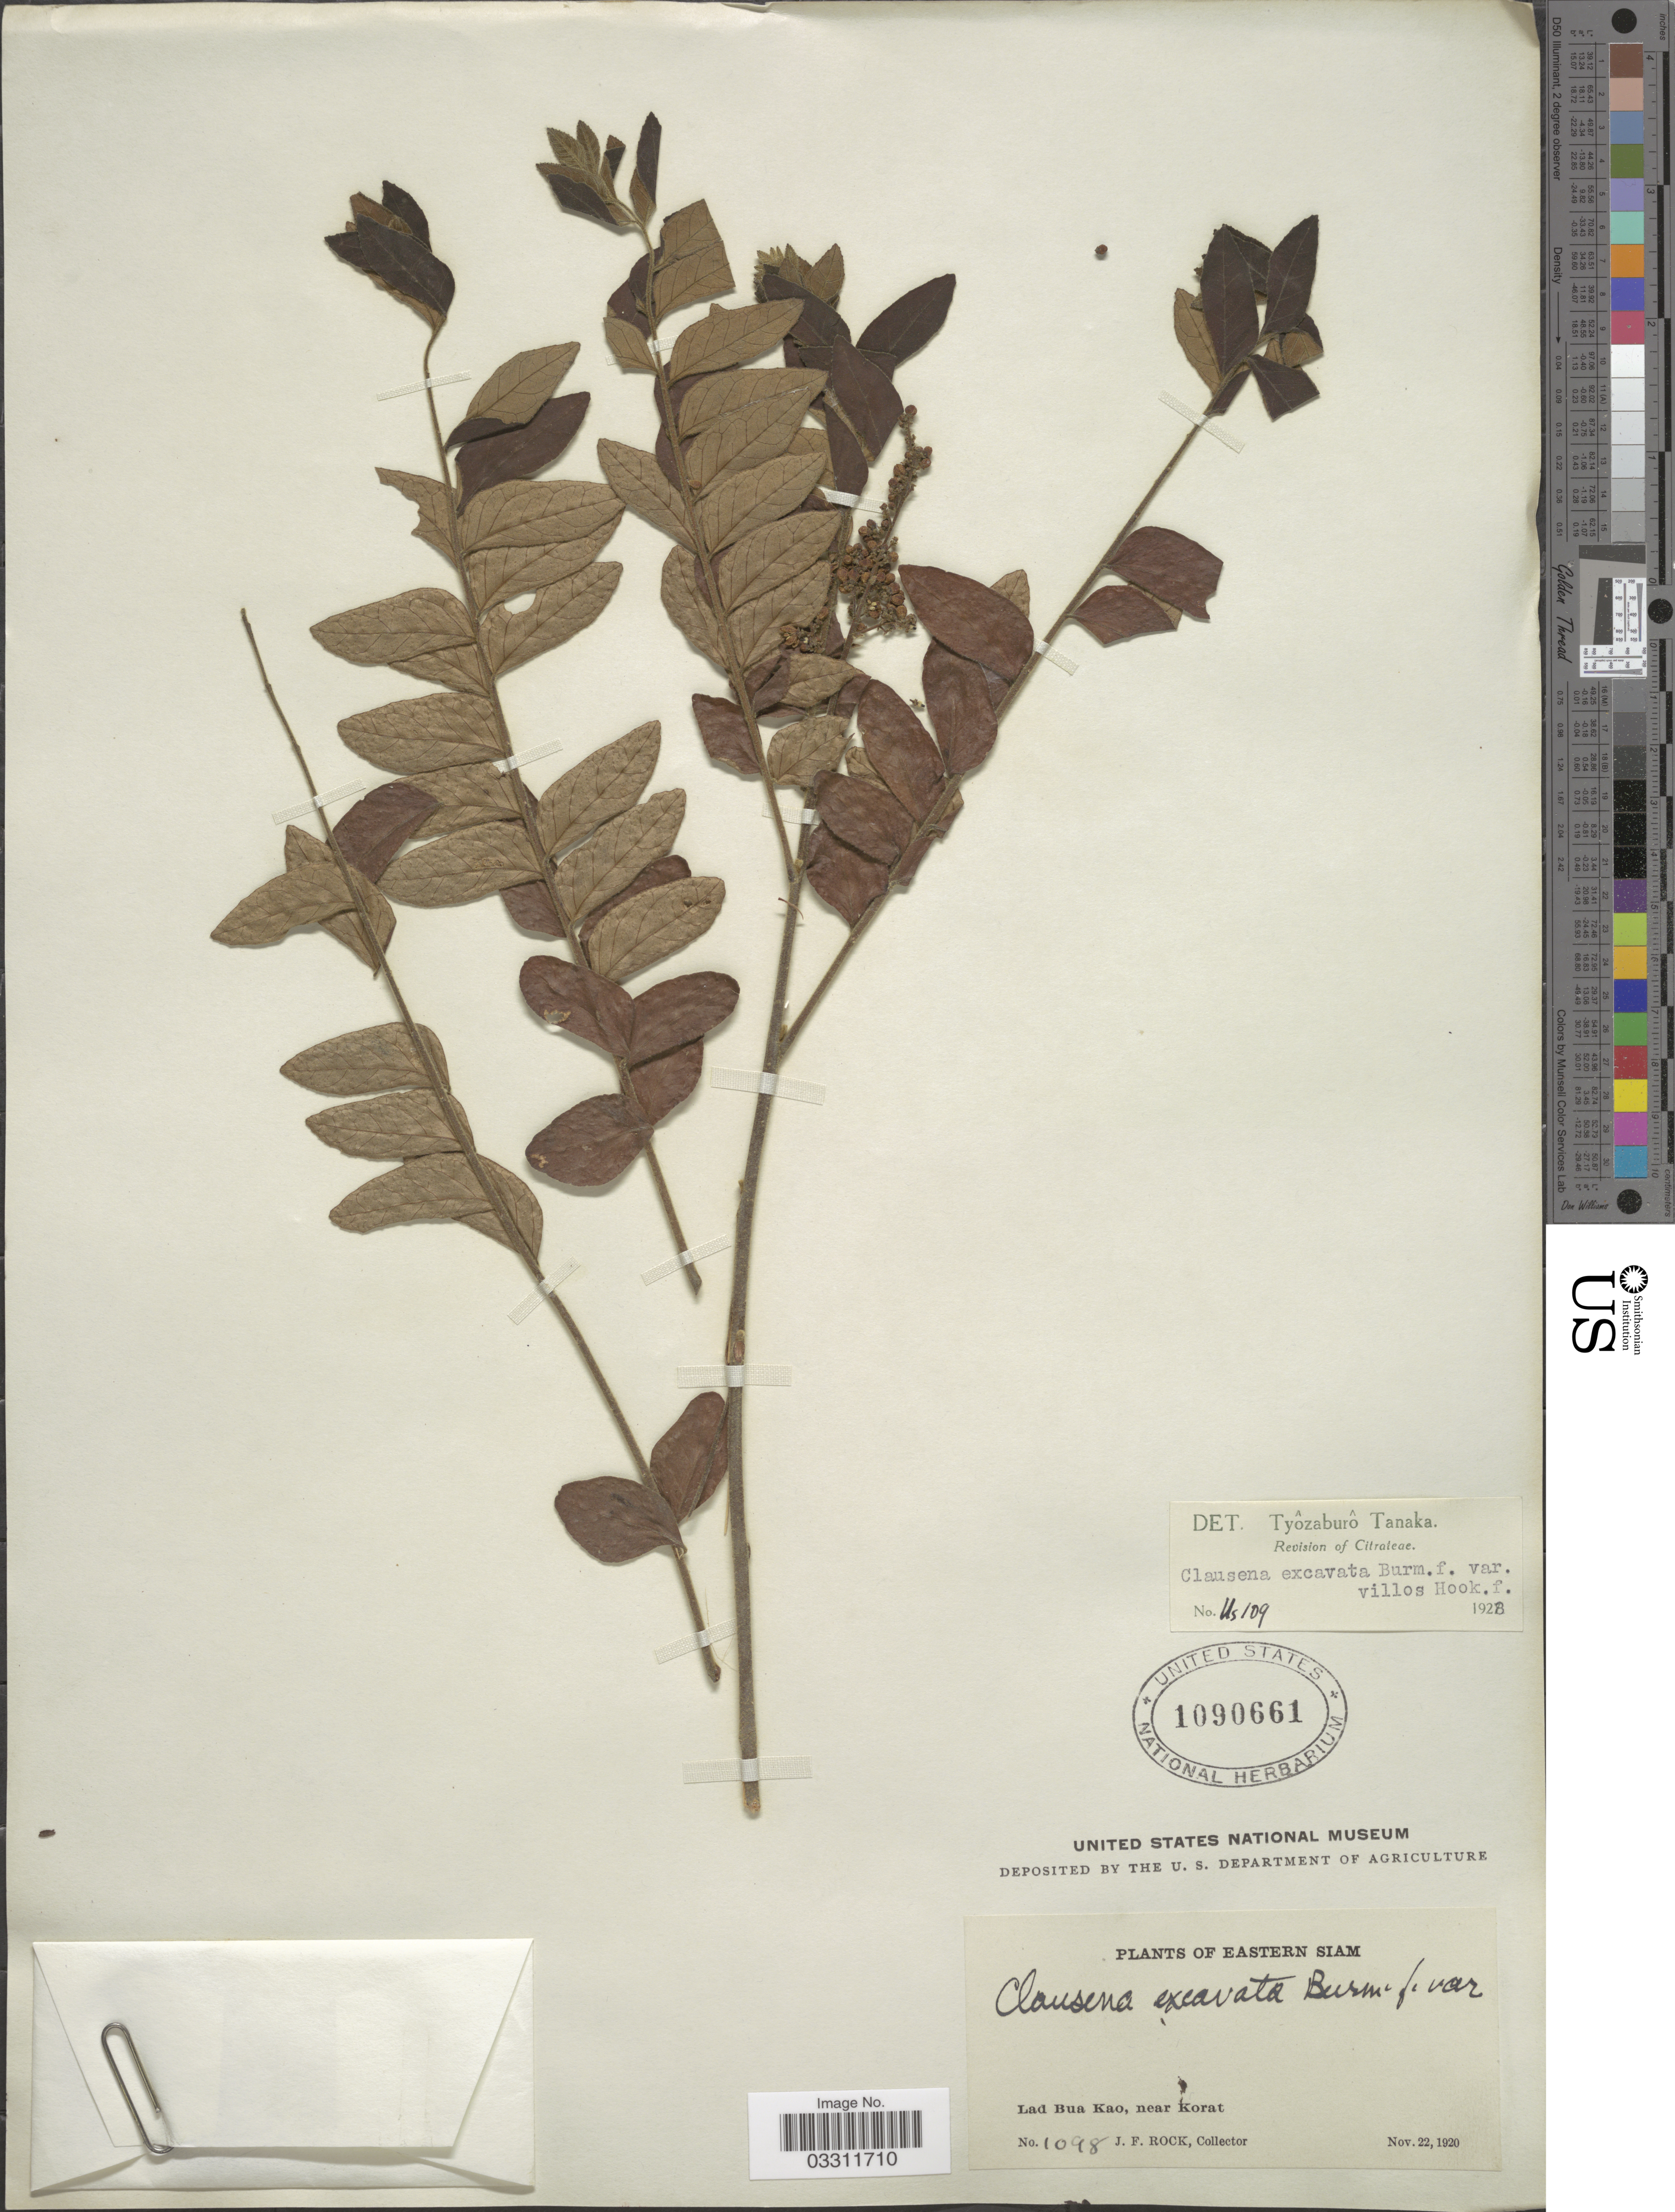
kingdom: Plantae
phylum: Tracheophyta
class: Magnoliopsida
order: Sapindales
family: Rutaceae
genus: Clausena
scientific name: Clausena excavata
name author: Burm. f.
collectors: J. Rock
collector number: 1098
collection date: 1920-11-22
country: Thailand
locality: Eastern Siam. Lad Bua Kao, near Korat.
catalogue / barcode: US 1090661